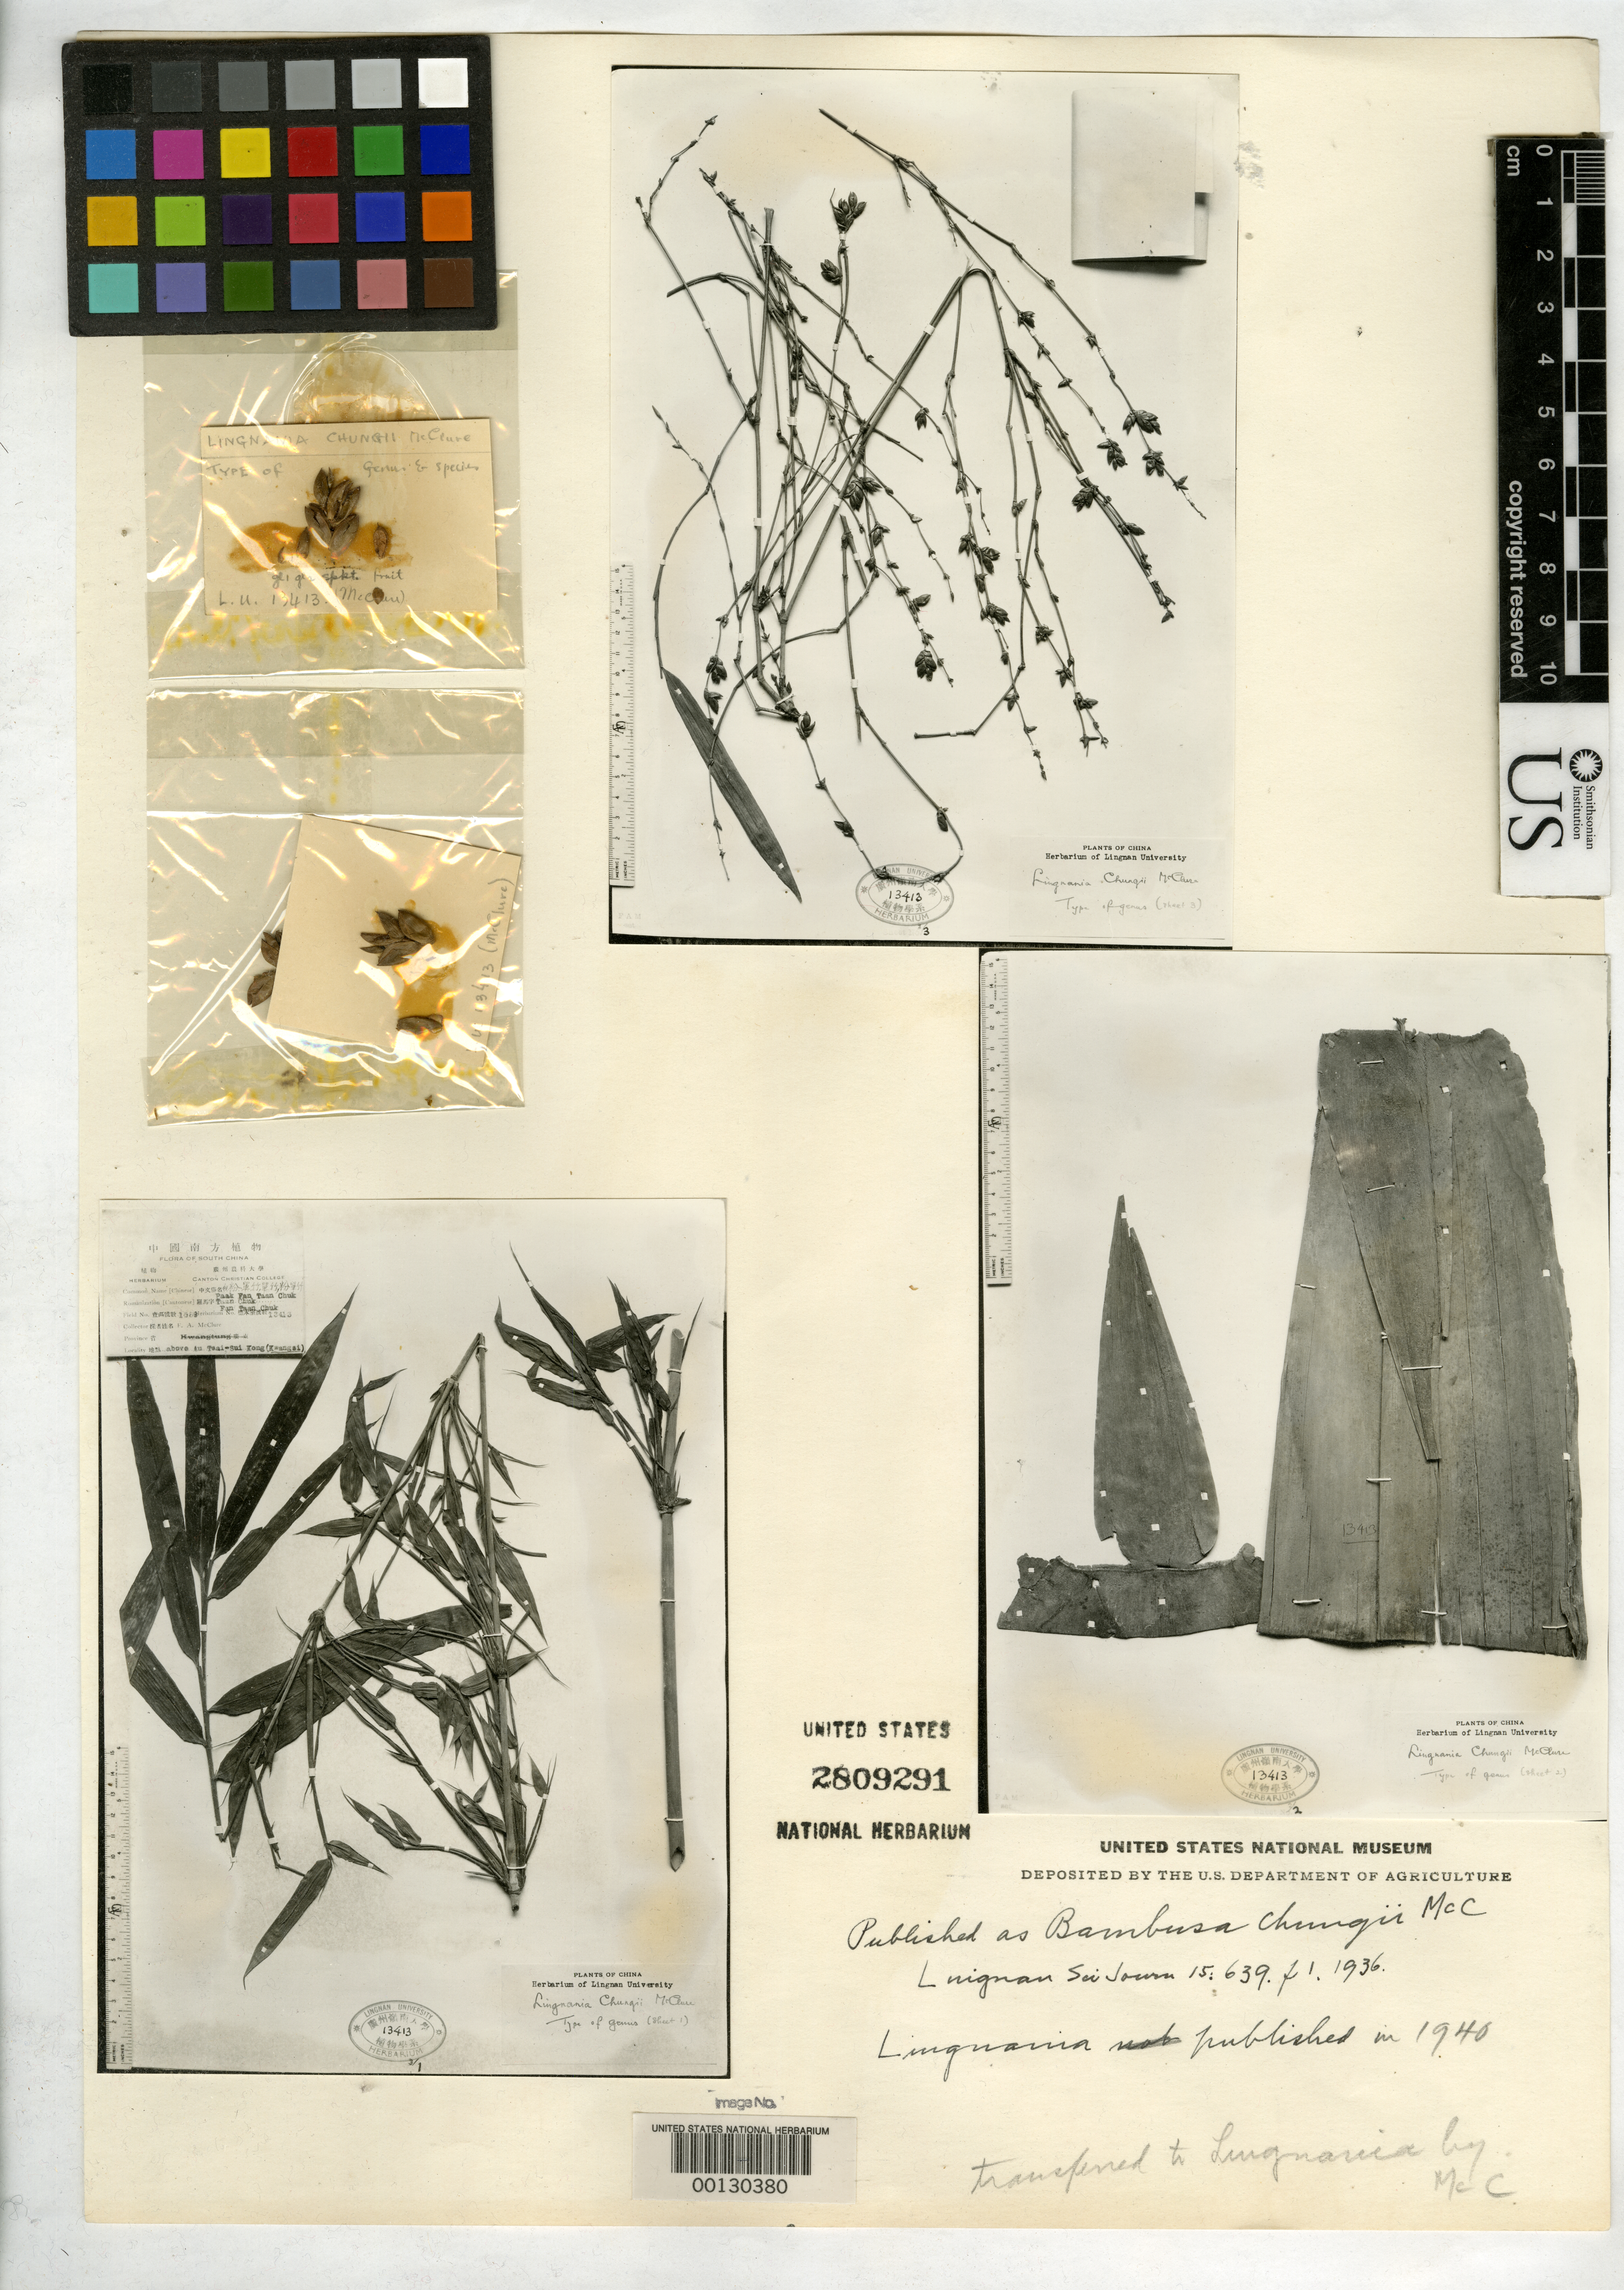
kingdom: Plantae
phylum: Tracheophyta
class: Liliopsida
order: Poales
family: Poaceae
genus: Lingnania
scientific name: Lingnania chungii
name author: (McClure) McClure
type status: Type Material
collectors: F. A. McClure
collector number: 1589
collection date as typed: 28 Apr 1925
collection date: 1925-04-28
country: China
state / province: Guangxi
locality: Paak Fan Taan chuk, Taan Chuk, fan Taan Chuk.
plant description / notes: Type Fragment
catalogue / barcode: US 2809291